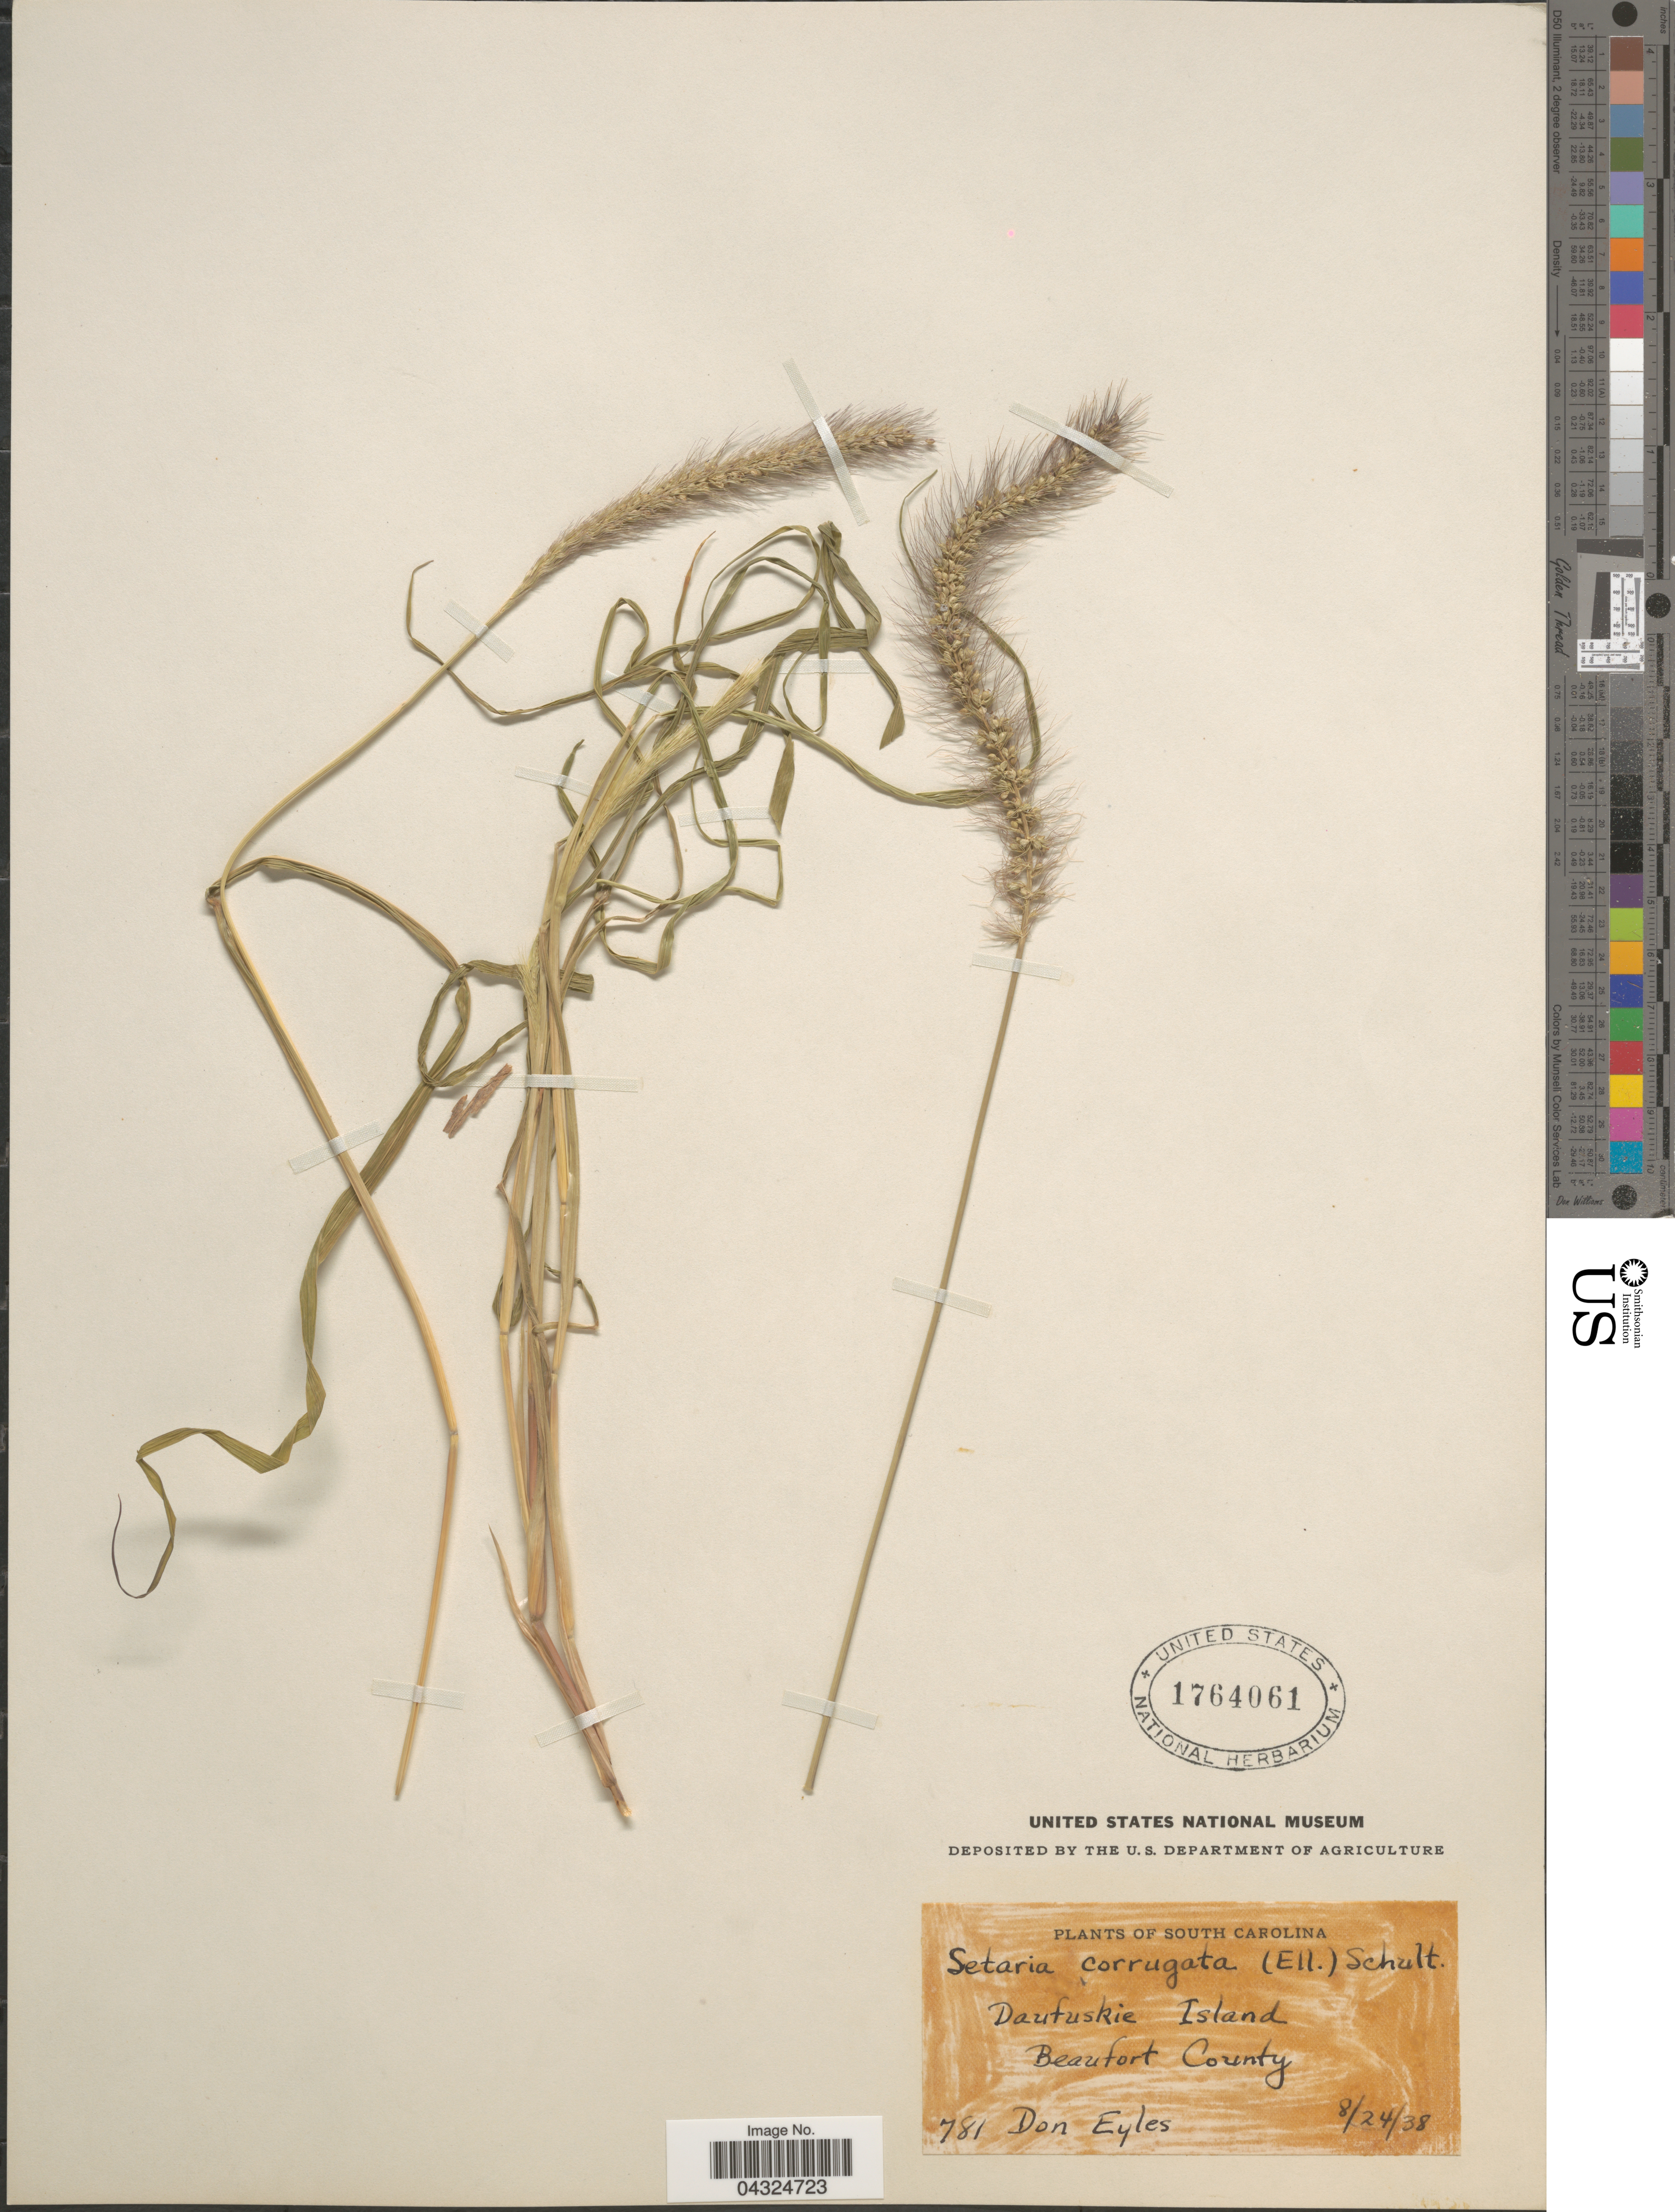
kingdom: Plantae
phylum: Tracheophyta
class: Liliopsida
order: Poales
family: Poaceae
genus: Setaria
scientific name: Setaria corrugata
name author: (Elliott) Schult.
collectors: D. Eyles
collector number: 781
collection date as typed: Transcribed d/m/y: 24/8/38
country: United States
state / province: South Carolina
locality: Daufuskie Island. Beaufort County.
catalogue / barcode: US 1764061